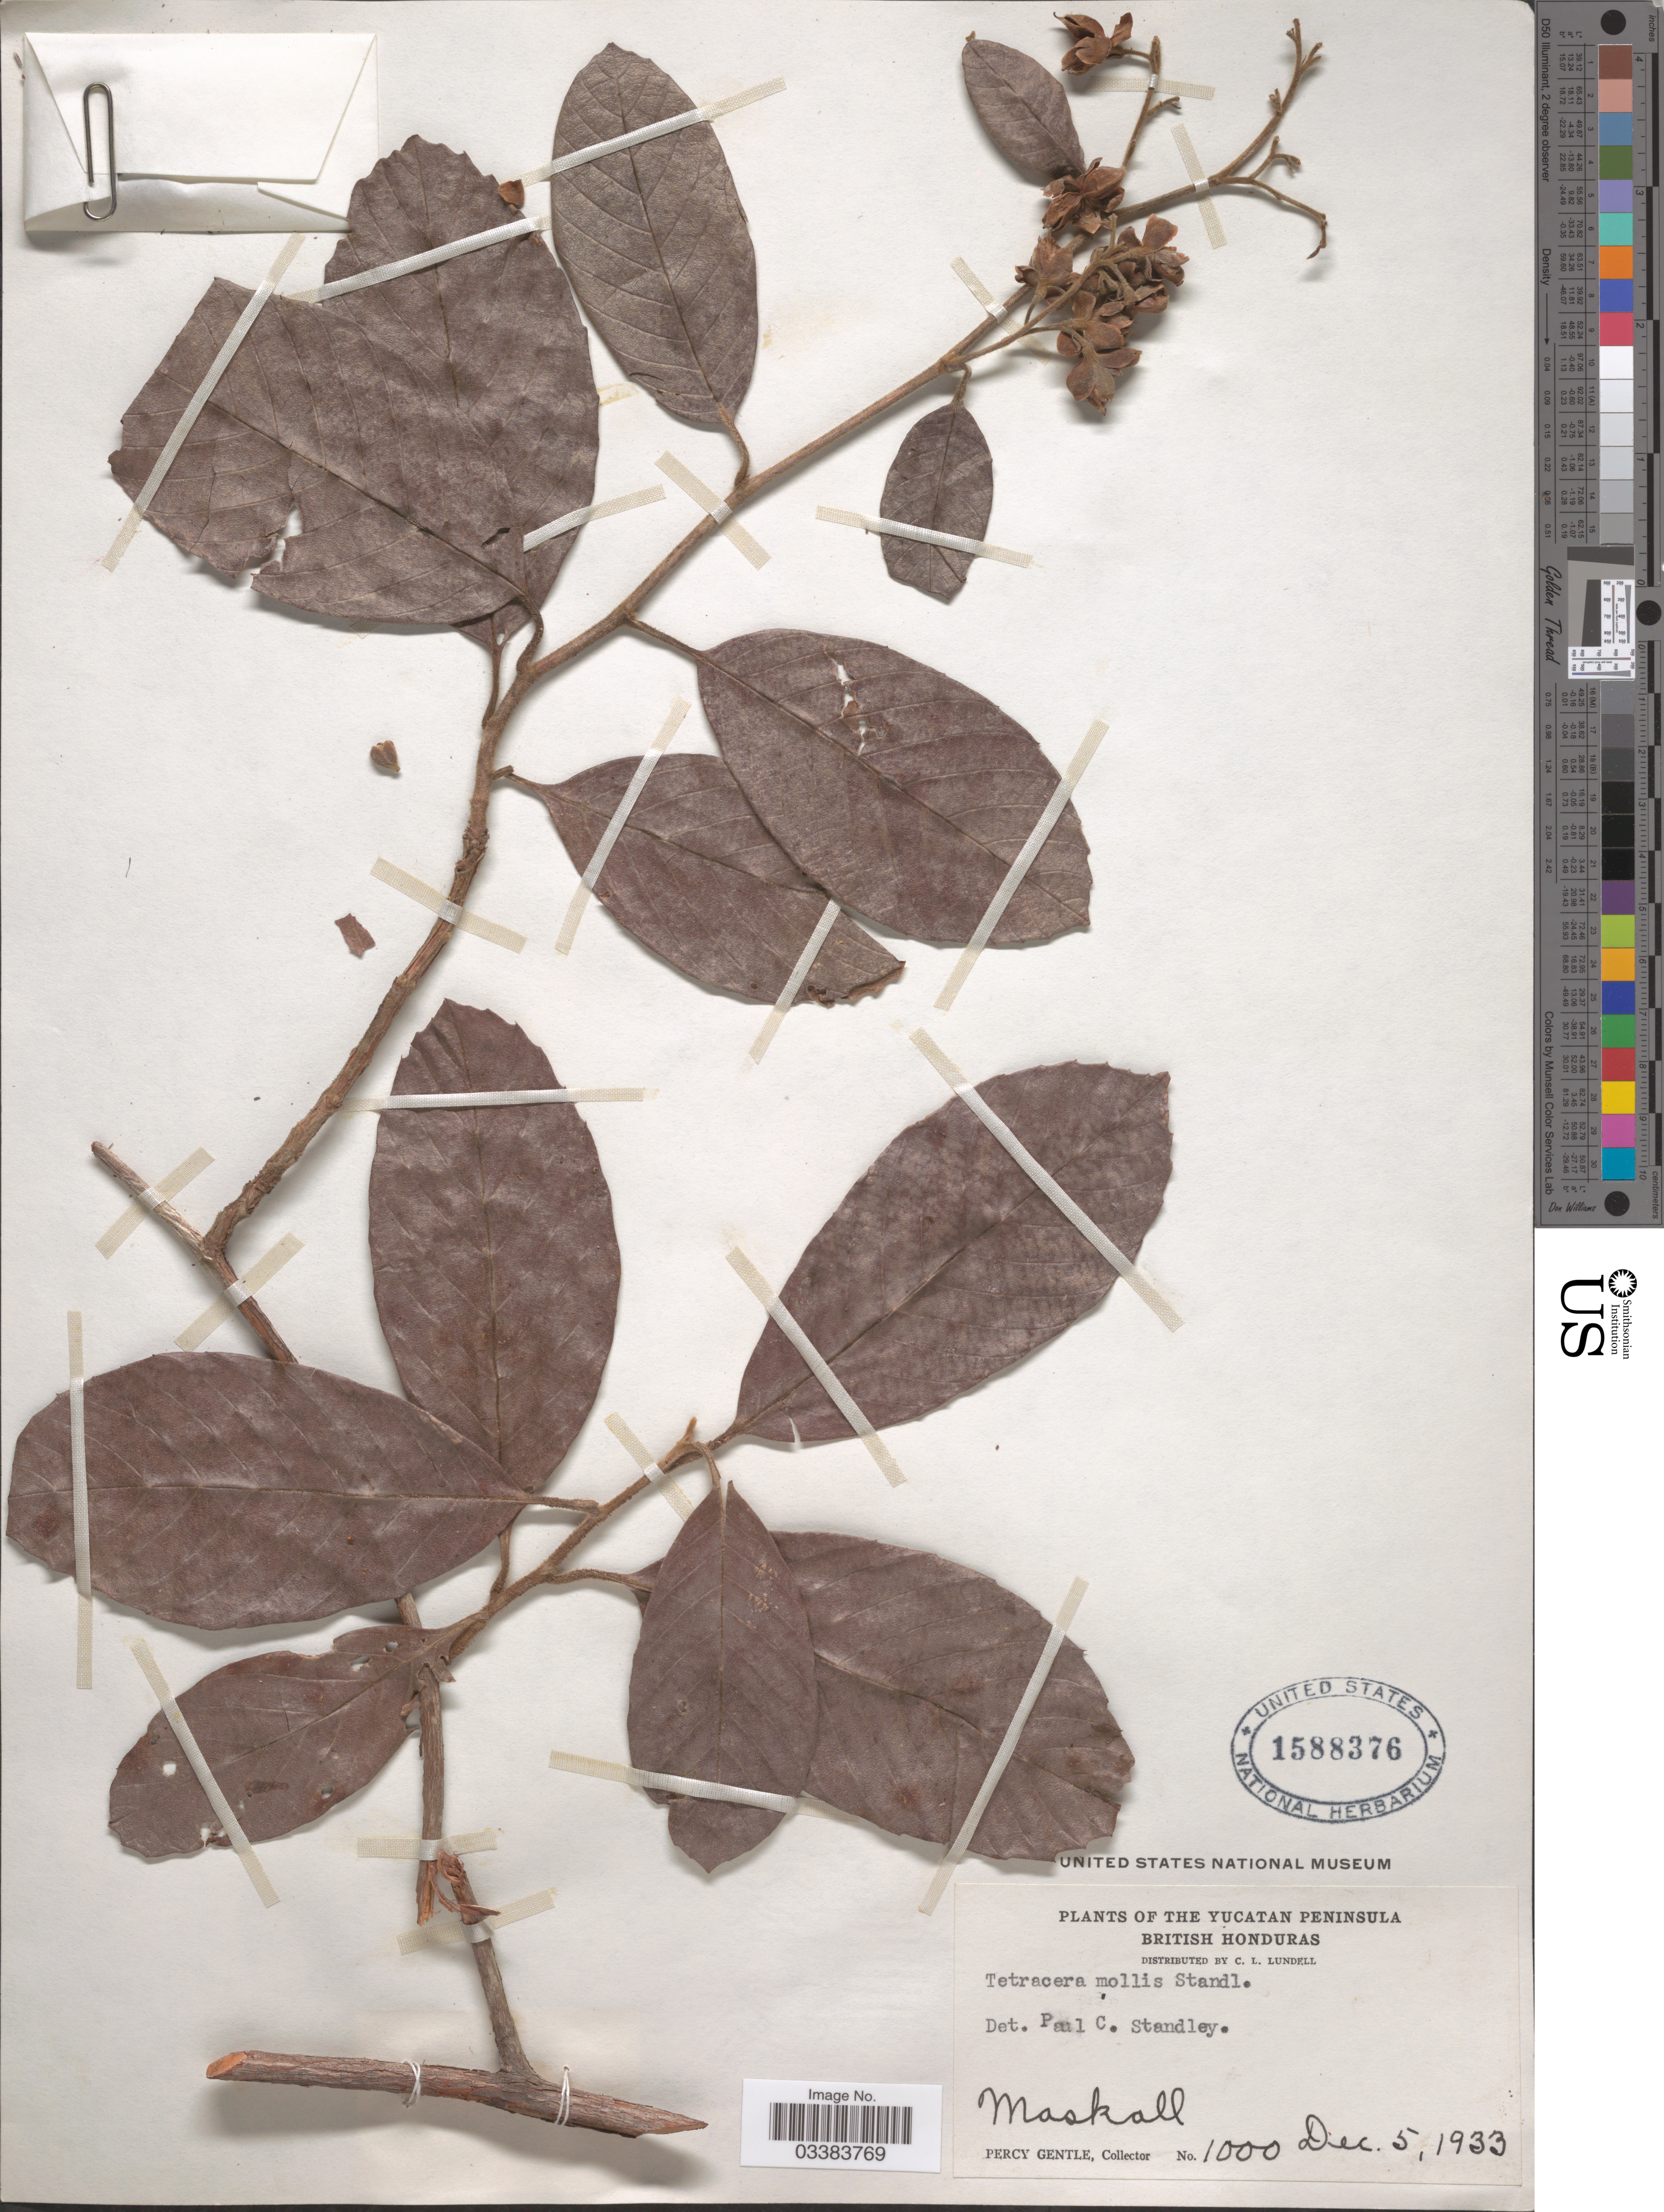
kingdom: Plantae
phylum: Tracheophyta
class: Magnoliopsida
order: Dilleniales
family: Dilleniaceae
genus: Tetracera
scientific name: Tetracera mollis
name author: Standl.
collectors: P. H. Gentle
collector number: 1000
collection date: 1933-12-05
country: Belize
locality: Yucatan Peninsula, British Honduras. Maskall.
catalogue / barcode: US 1588376